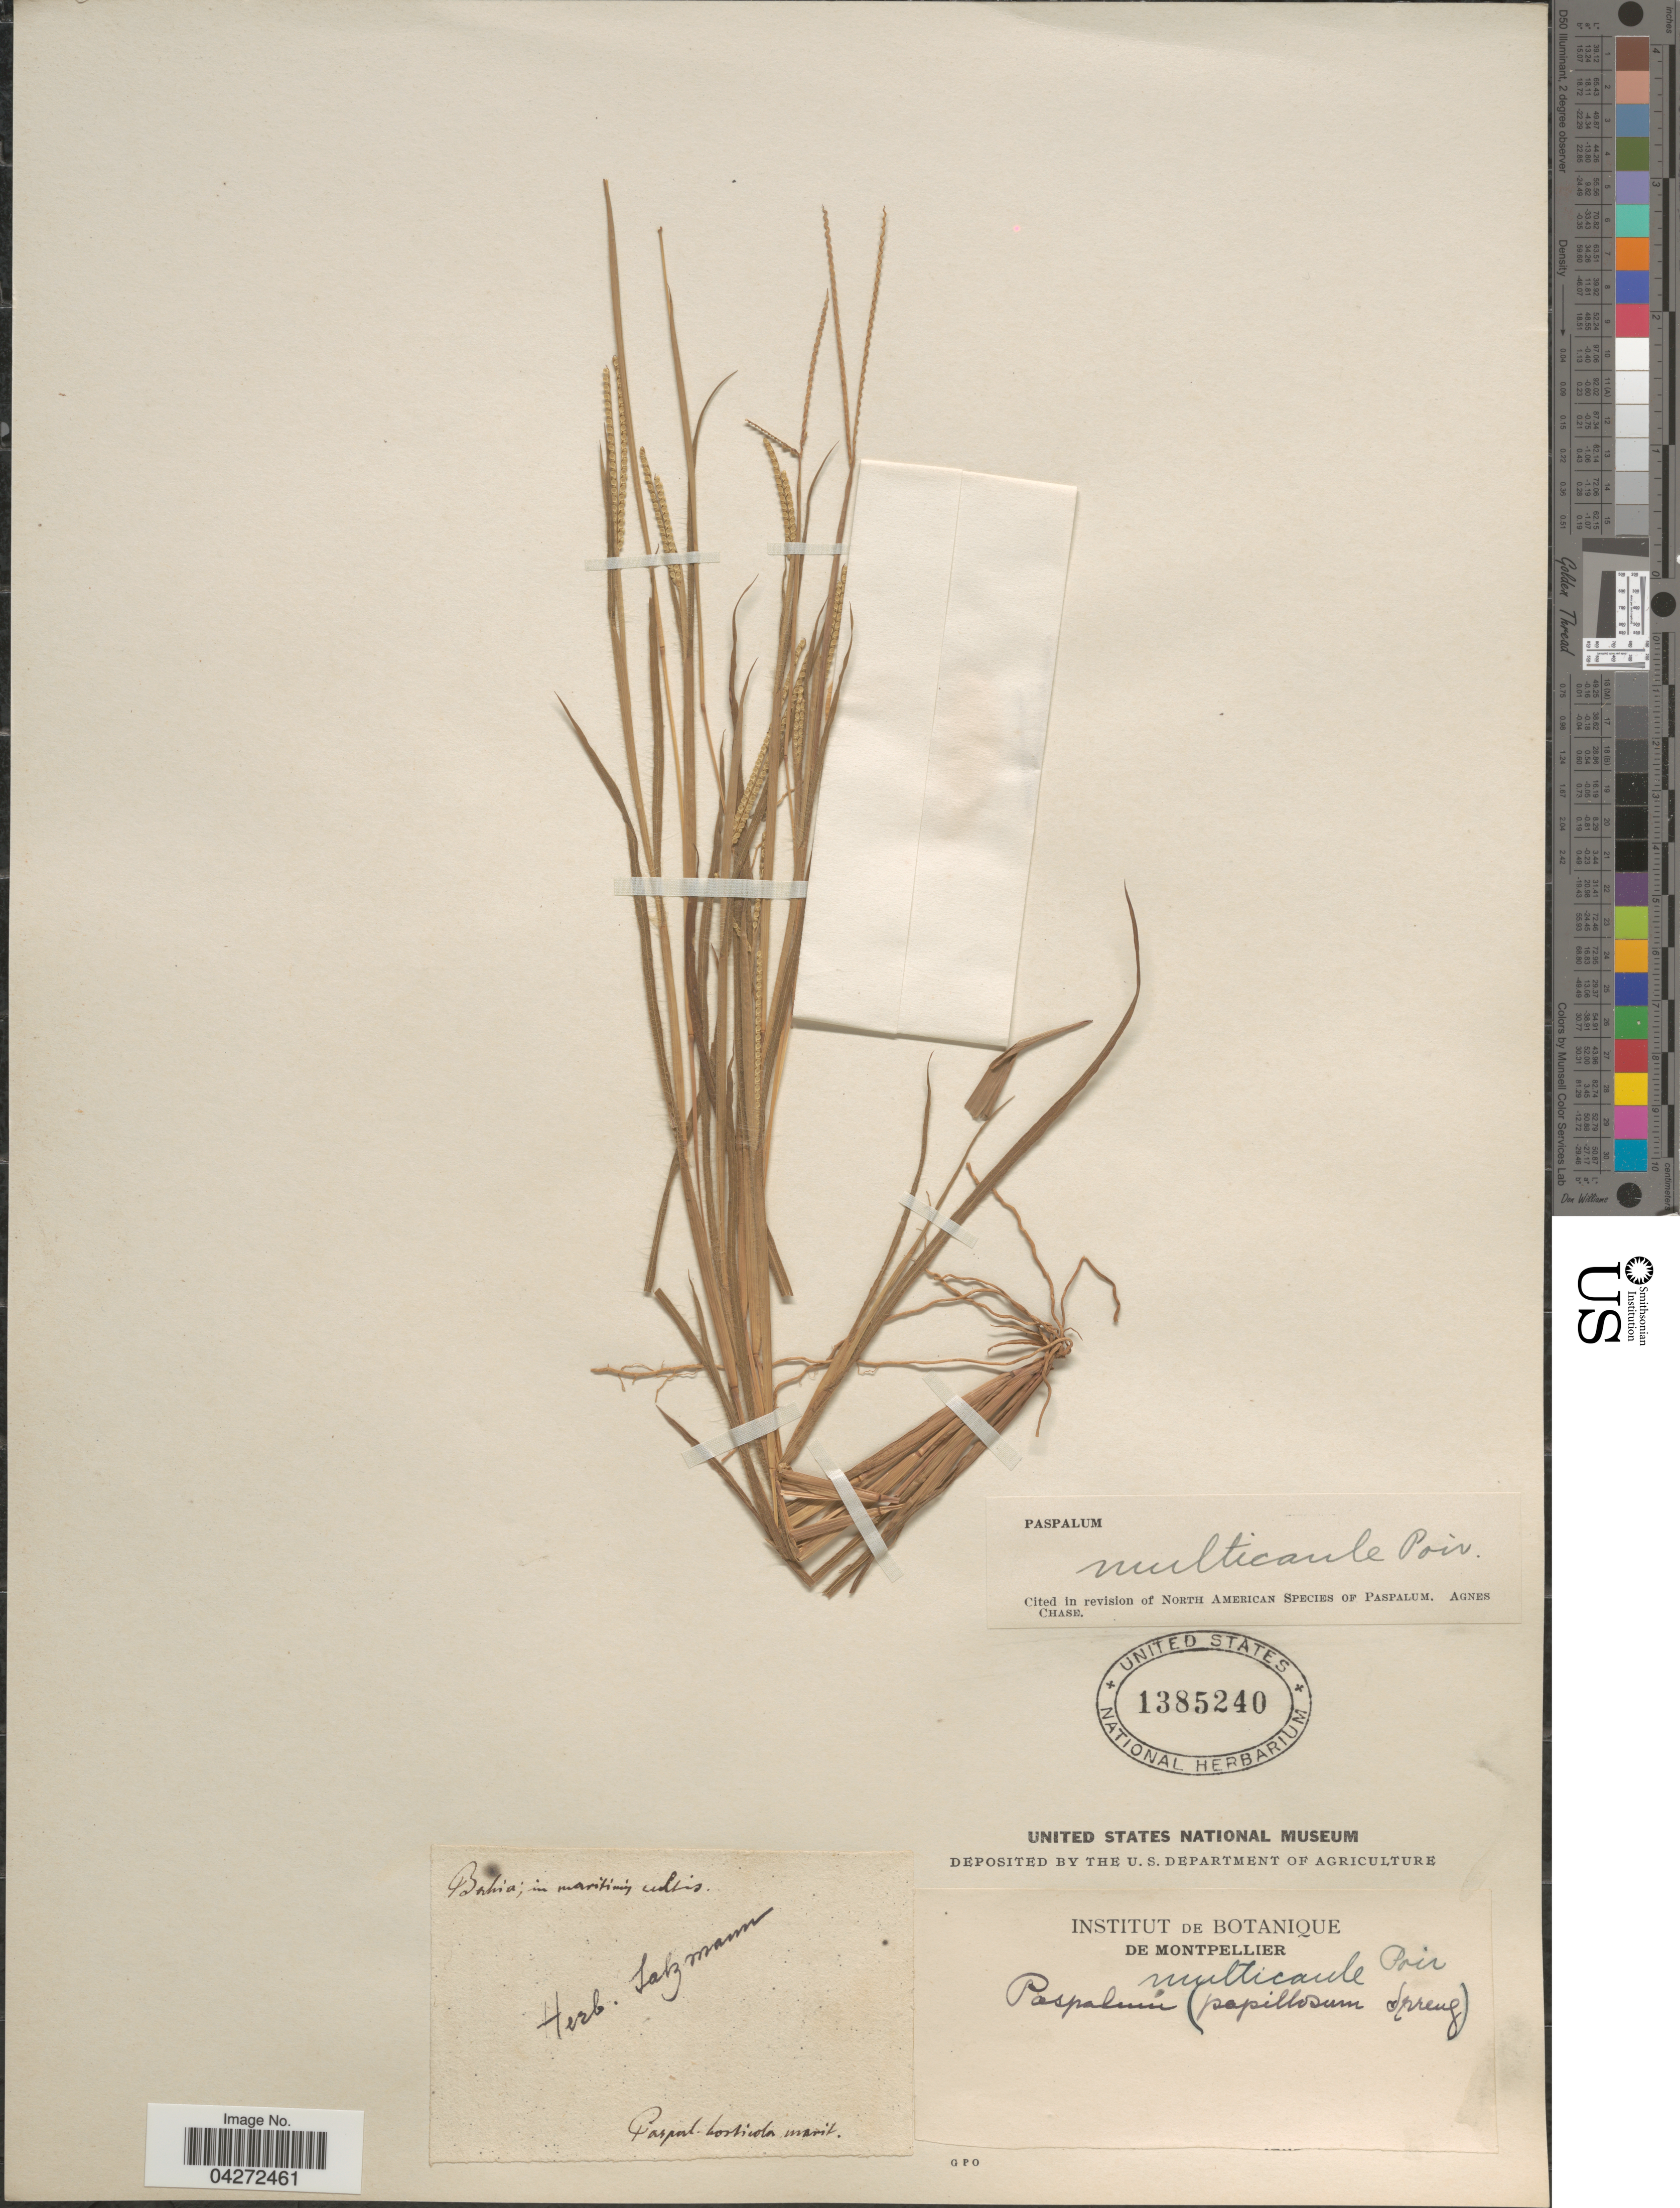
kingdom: Plantae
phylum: Tracheophyta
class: Liliopsida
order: Poales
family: Poaceae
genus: Paspalum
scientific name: Paspalum multicaule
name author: Poir.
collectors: Ex herb. Salzmann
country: Bolivia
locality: In maritimis cultis.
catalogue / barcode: US 1385240